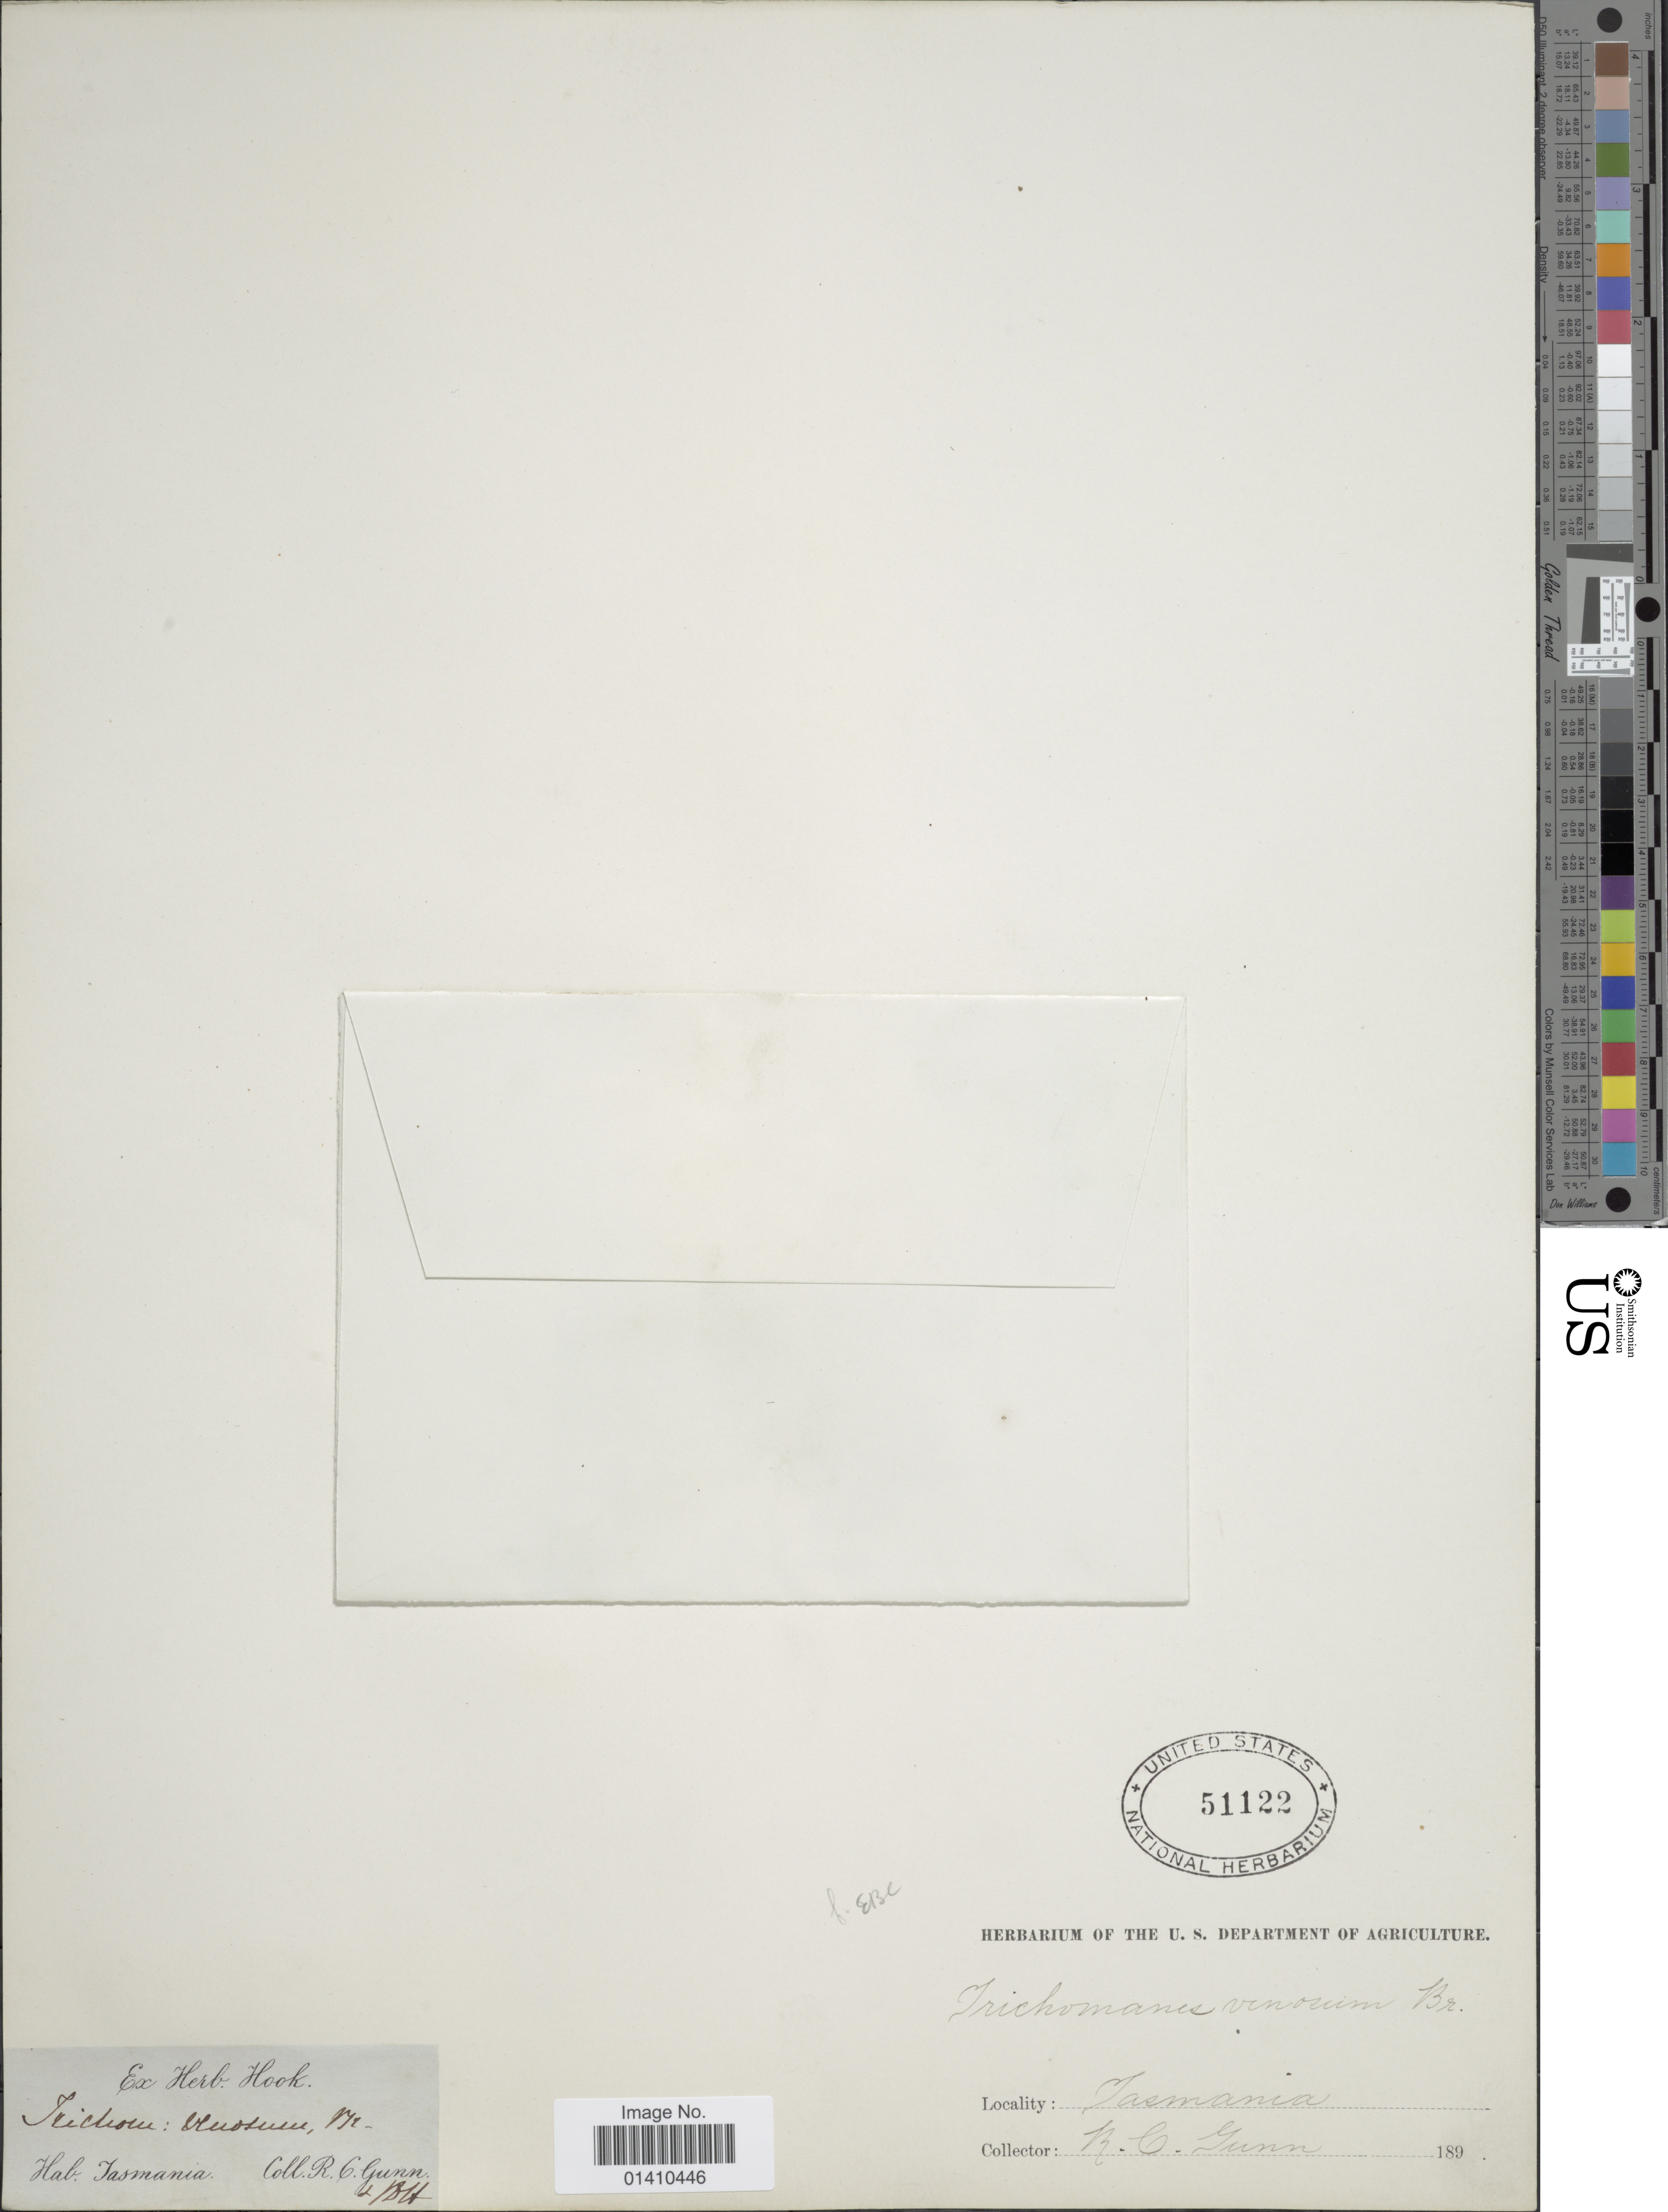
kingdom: Plantae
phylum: Tracheophyta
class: Polypodiopsida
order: Hymenophyllales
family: Hymenophyllaceae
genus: Polyphlebium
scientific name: Polyphlebium venosum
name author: (R. Br.) Copel.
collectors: R. Gunn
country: Australia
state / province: Tasmania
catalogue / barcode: US 51122